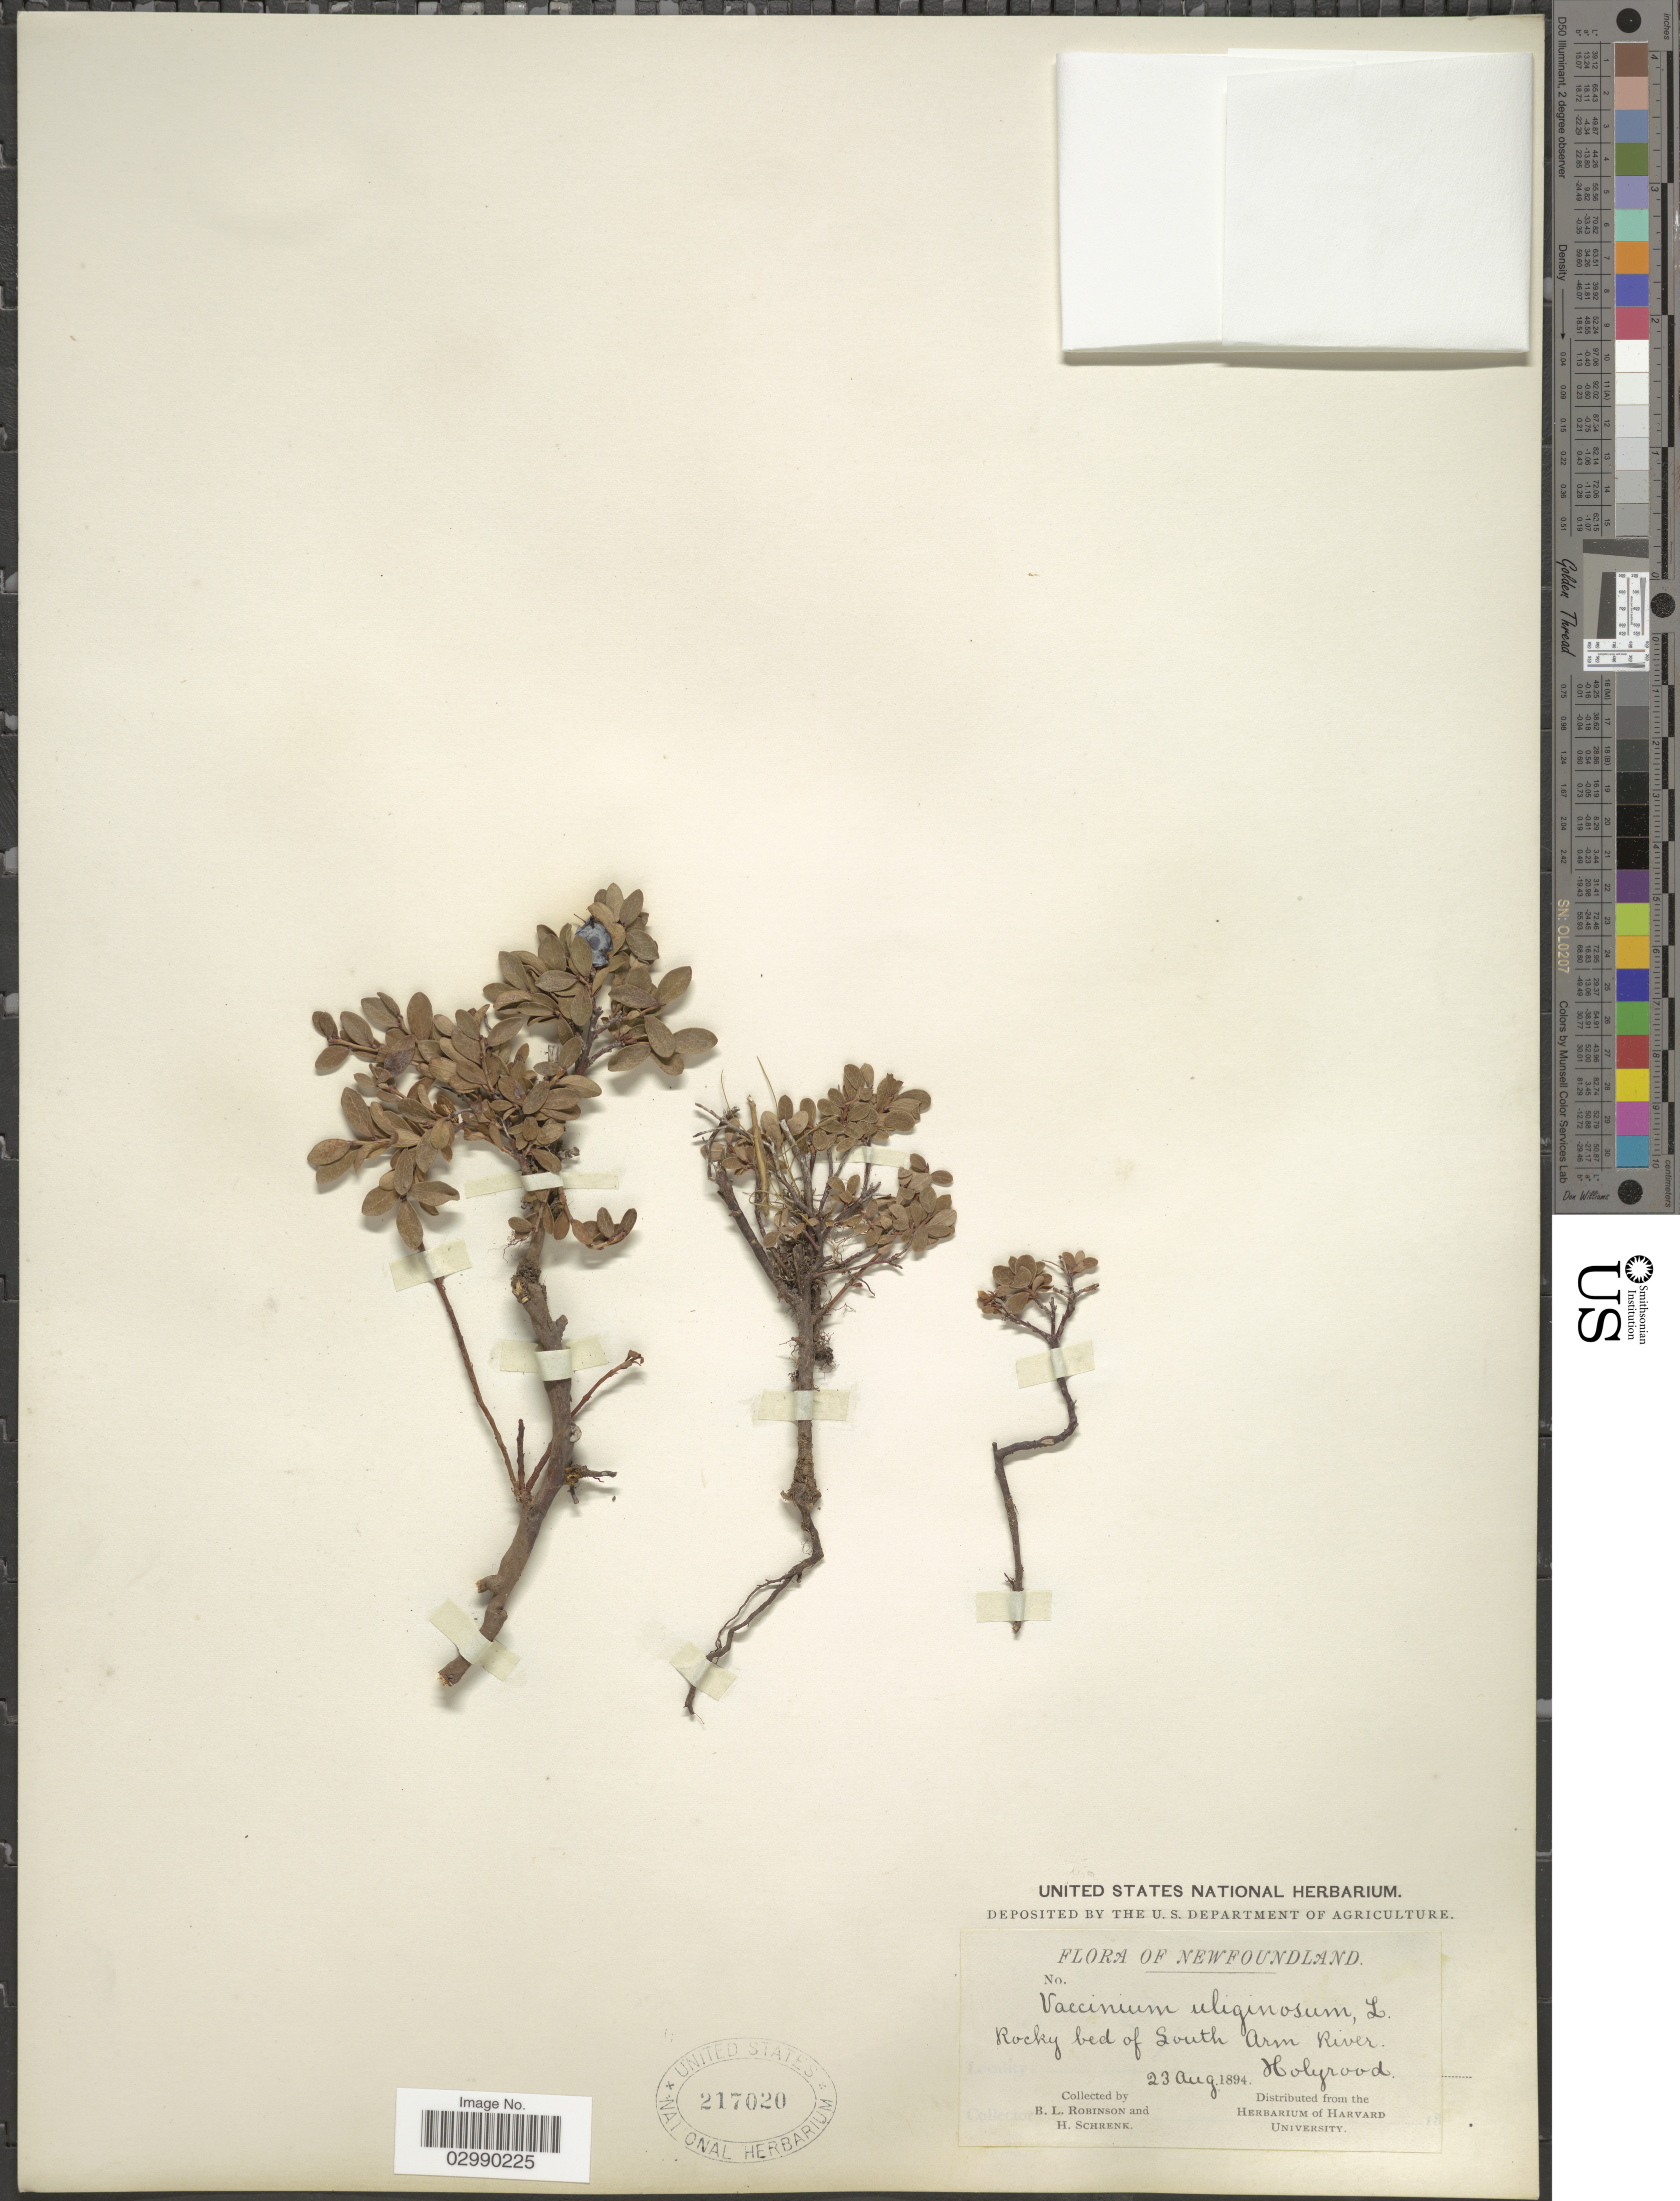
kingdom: Plantae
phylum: Tracheophyta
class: Magnoliopsida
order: Ericales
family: Ericaceae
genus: Vaccinium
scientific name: Vaccinium uliginosum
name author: L.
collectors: B. L. Robinson & H. Schrenk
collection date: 1894-08-23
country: Canada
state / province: Newfoundland and Labrador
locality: Rocky bed of South Arm River, Holyroad.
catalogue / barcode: US 217020